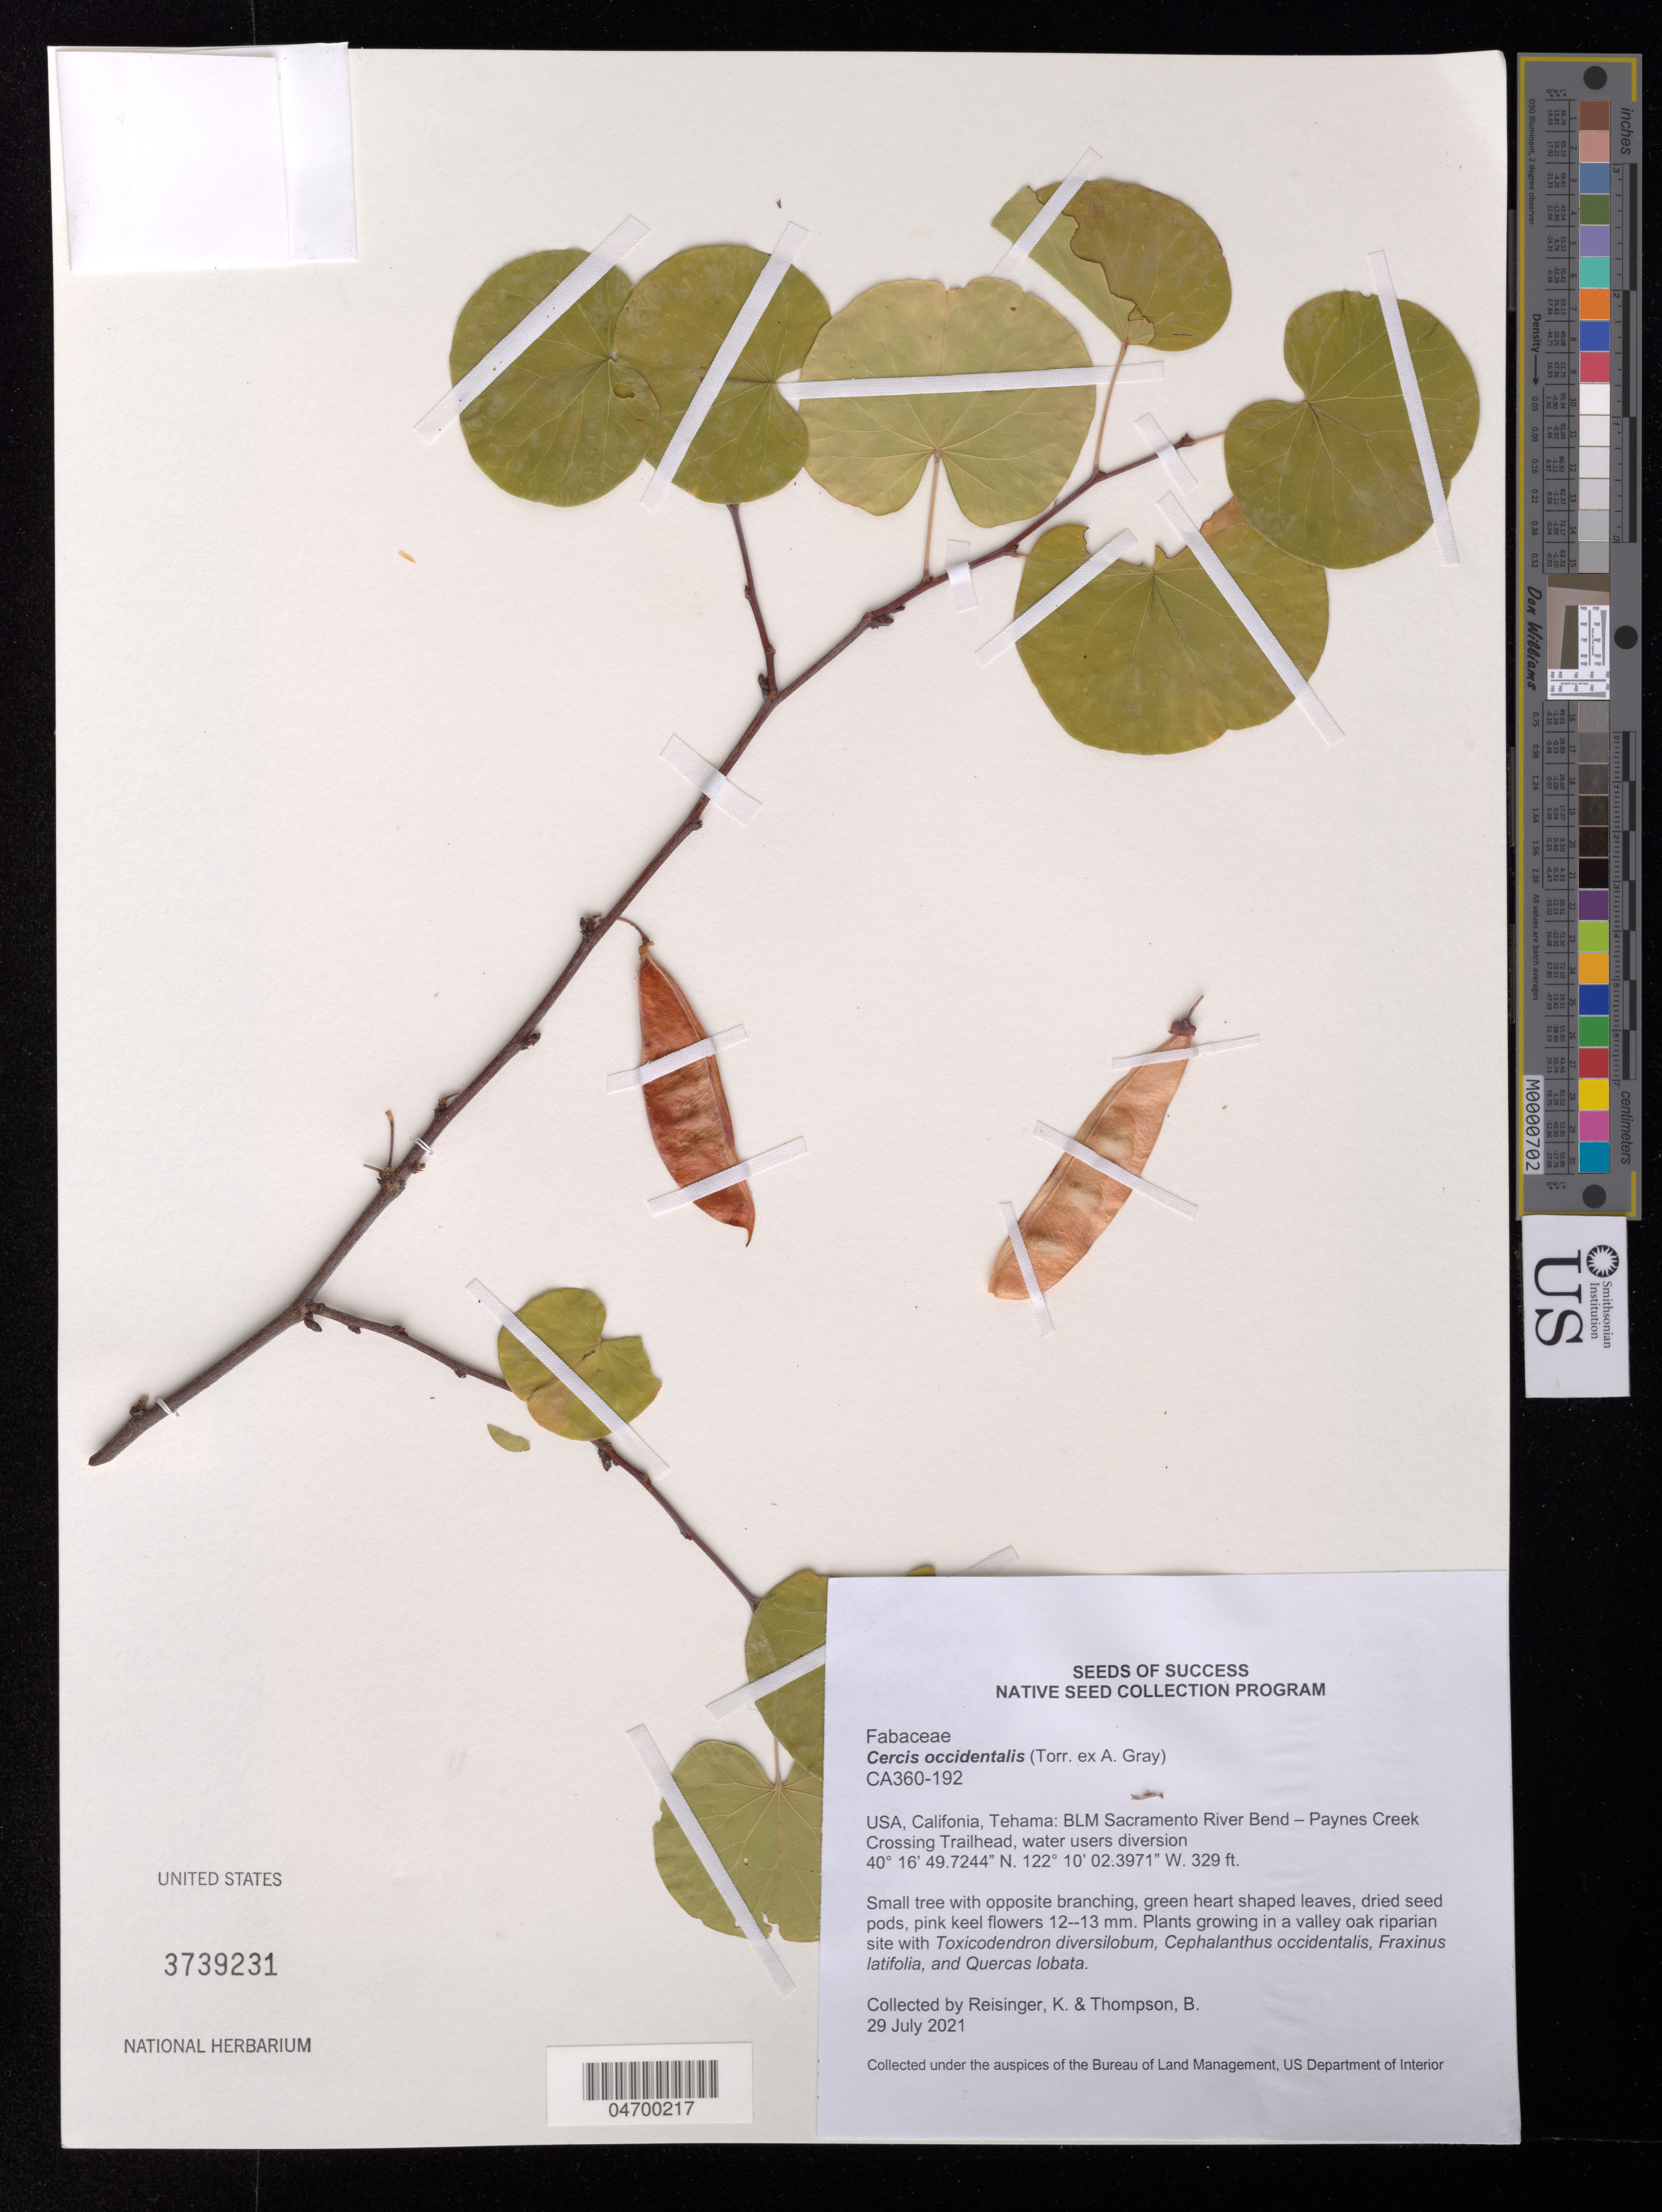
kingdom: Plantae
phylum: Tracheophyta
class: Magnoliopsida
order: Fabales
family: Fabaceae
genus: Cercis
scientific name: Cercis occidentalis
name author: Torr. ex A. Gray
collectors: C. Desmond & B. Thompson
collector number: CA360-192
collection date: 2021-07-29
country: United States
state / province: California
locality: Tehama: BLM Sacramento River Bend - Paynes Creek Crossing Trailhead, water users diversion.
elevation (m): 100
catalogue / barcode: US 3739231